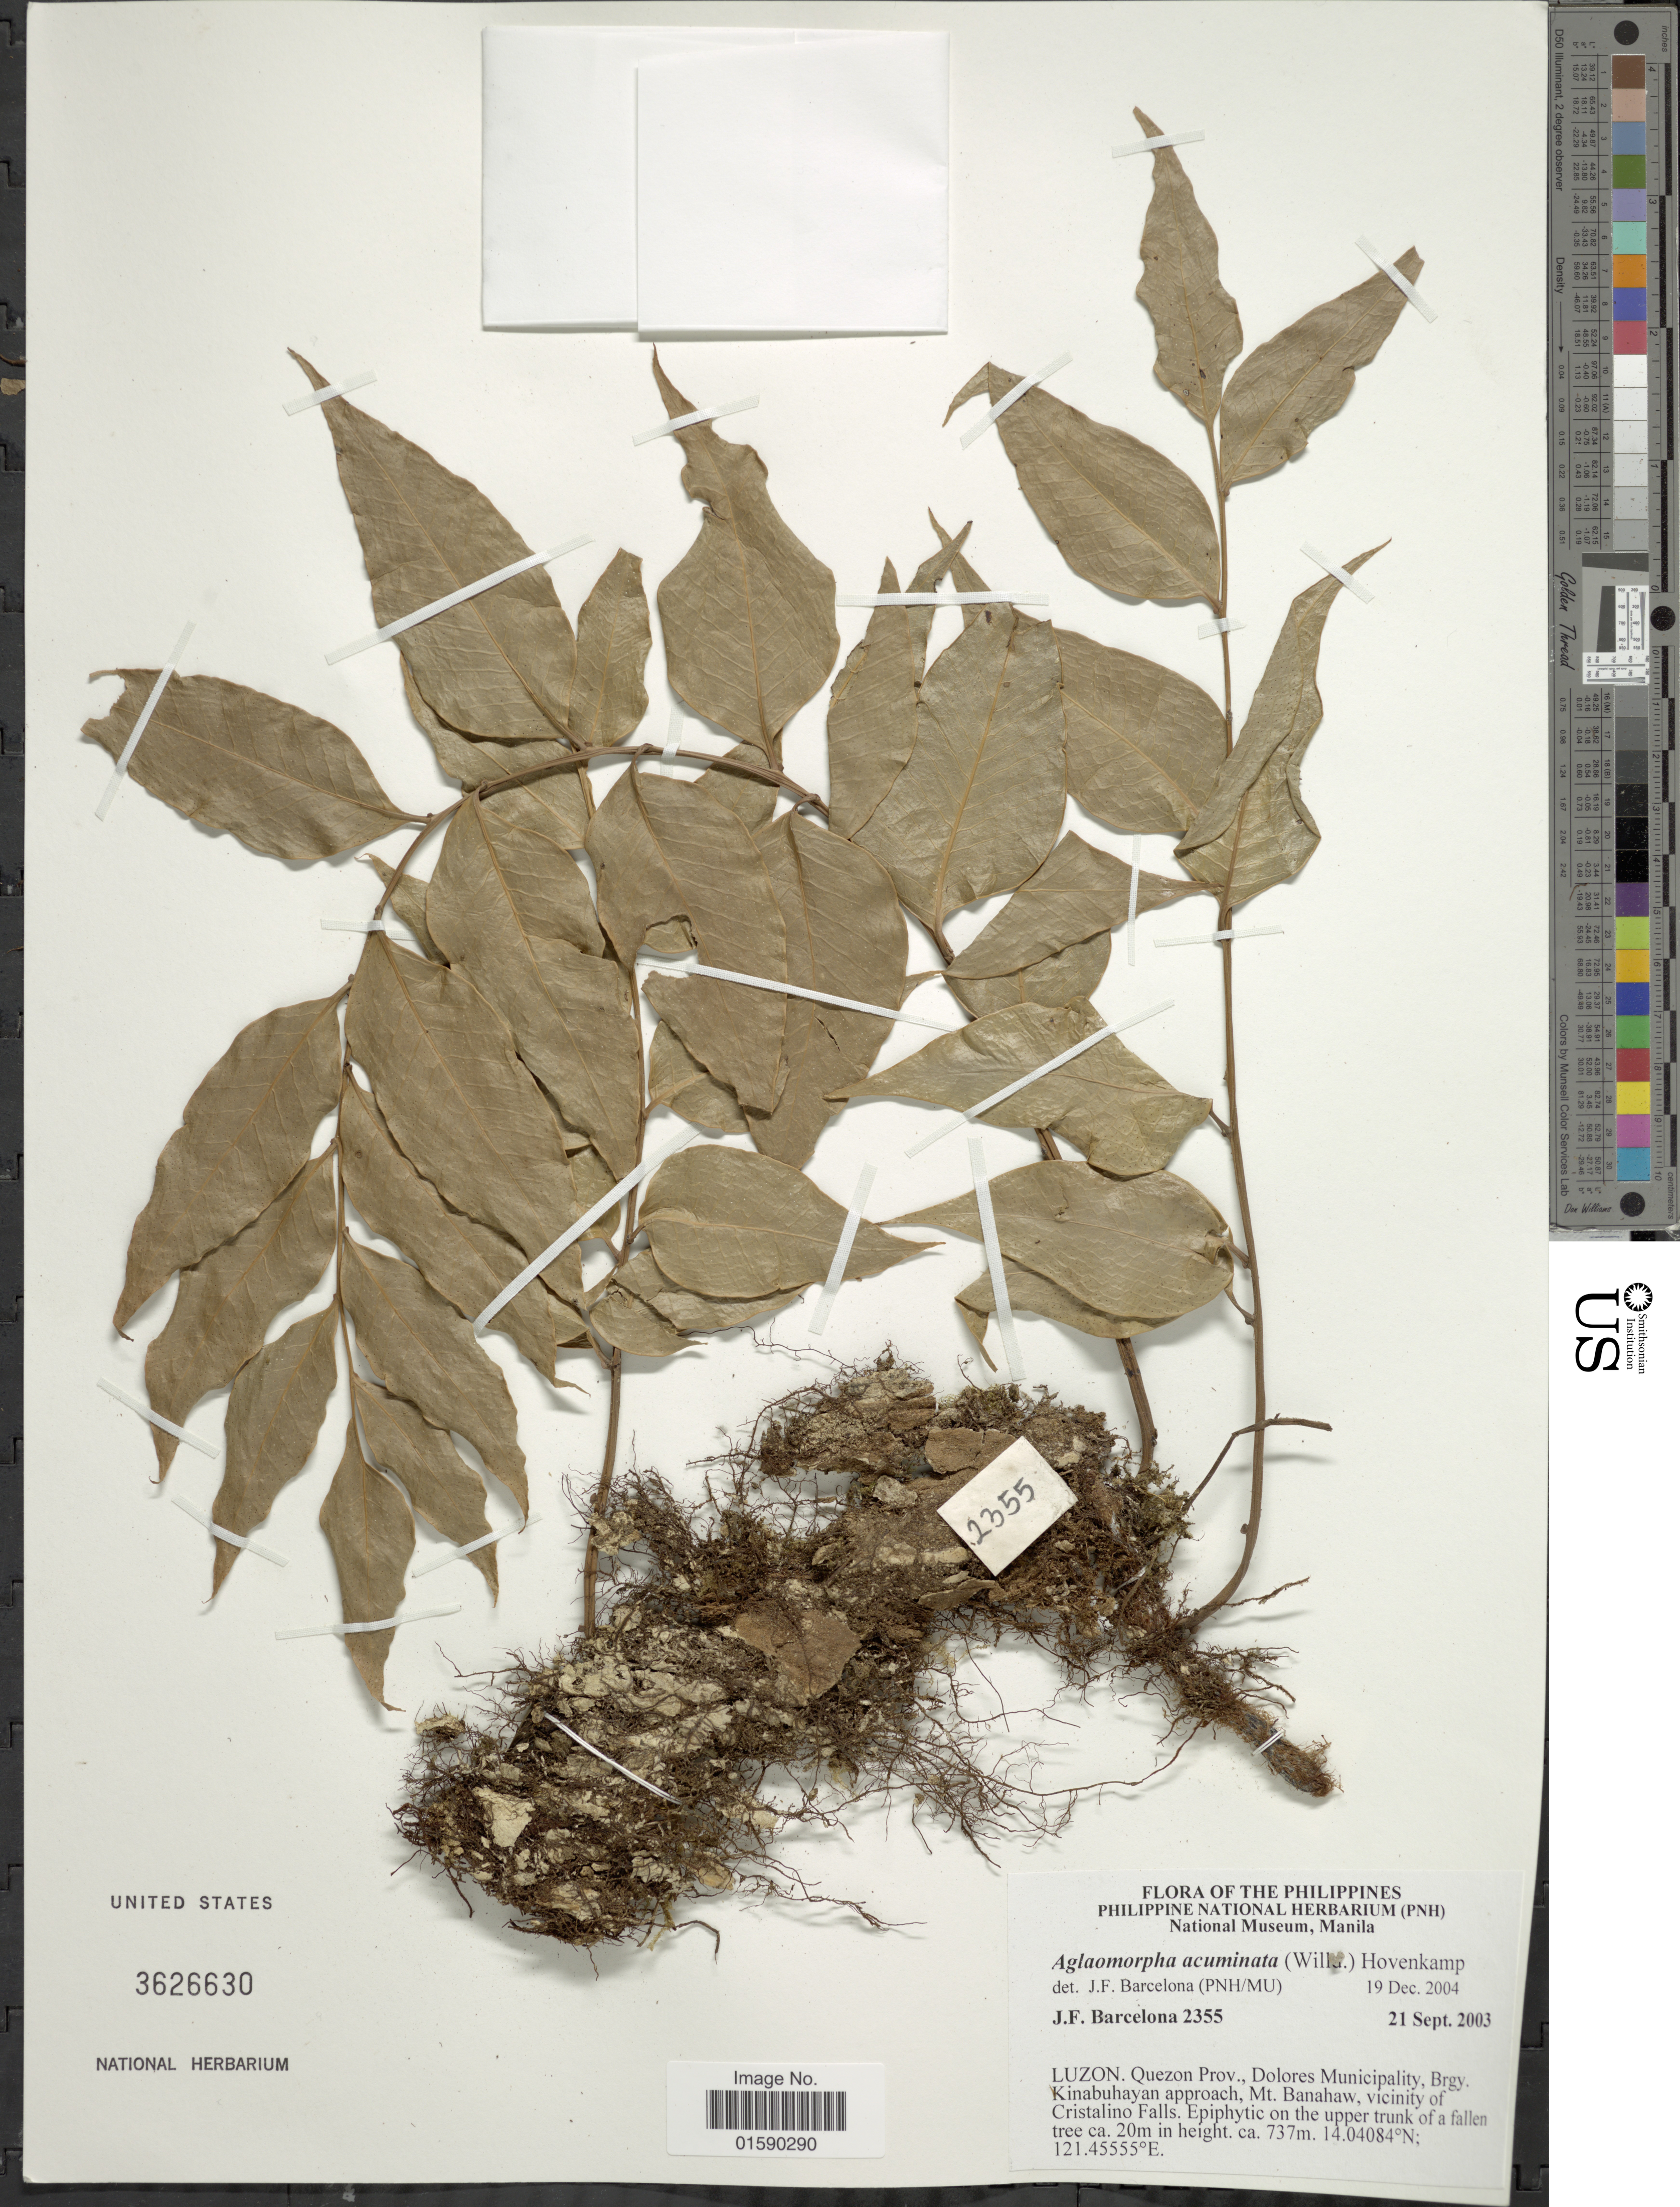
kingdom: Plantae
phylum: Tracheophyta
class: Polypodiopsida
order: Polypodiales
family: Polypodiaceae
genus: Aglaomorpha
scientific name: Aglaomorpha acuminata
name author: (Willd.) Hovenkamp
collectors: J. F. Barcelona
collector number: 2355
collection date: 2003-09-21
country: Philippines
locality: Luzon, Quezon Prov., Dolores Municipalitym Brgy Kinabuhayan approach, Mt. Banahaw, vicinity of Cristalino Falls.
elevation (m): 737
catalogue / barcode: US 3626630